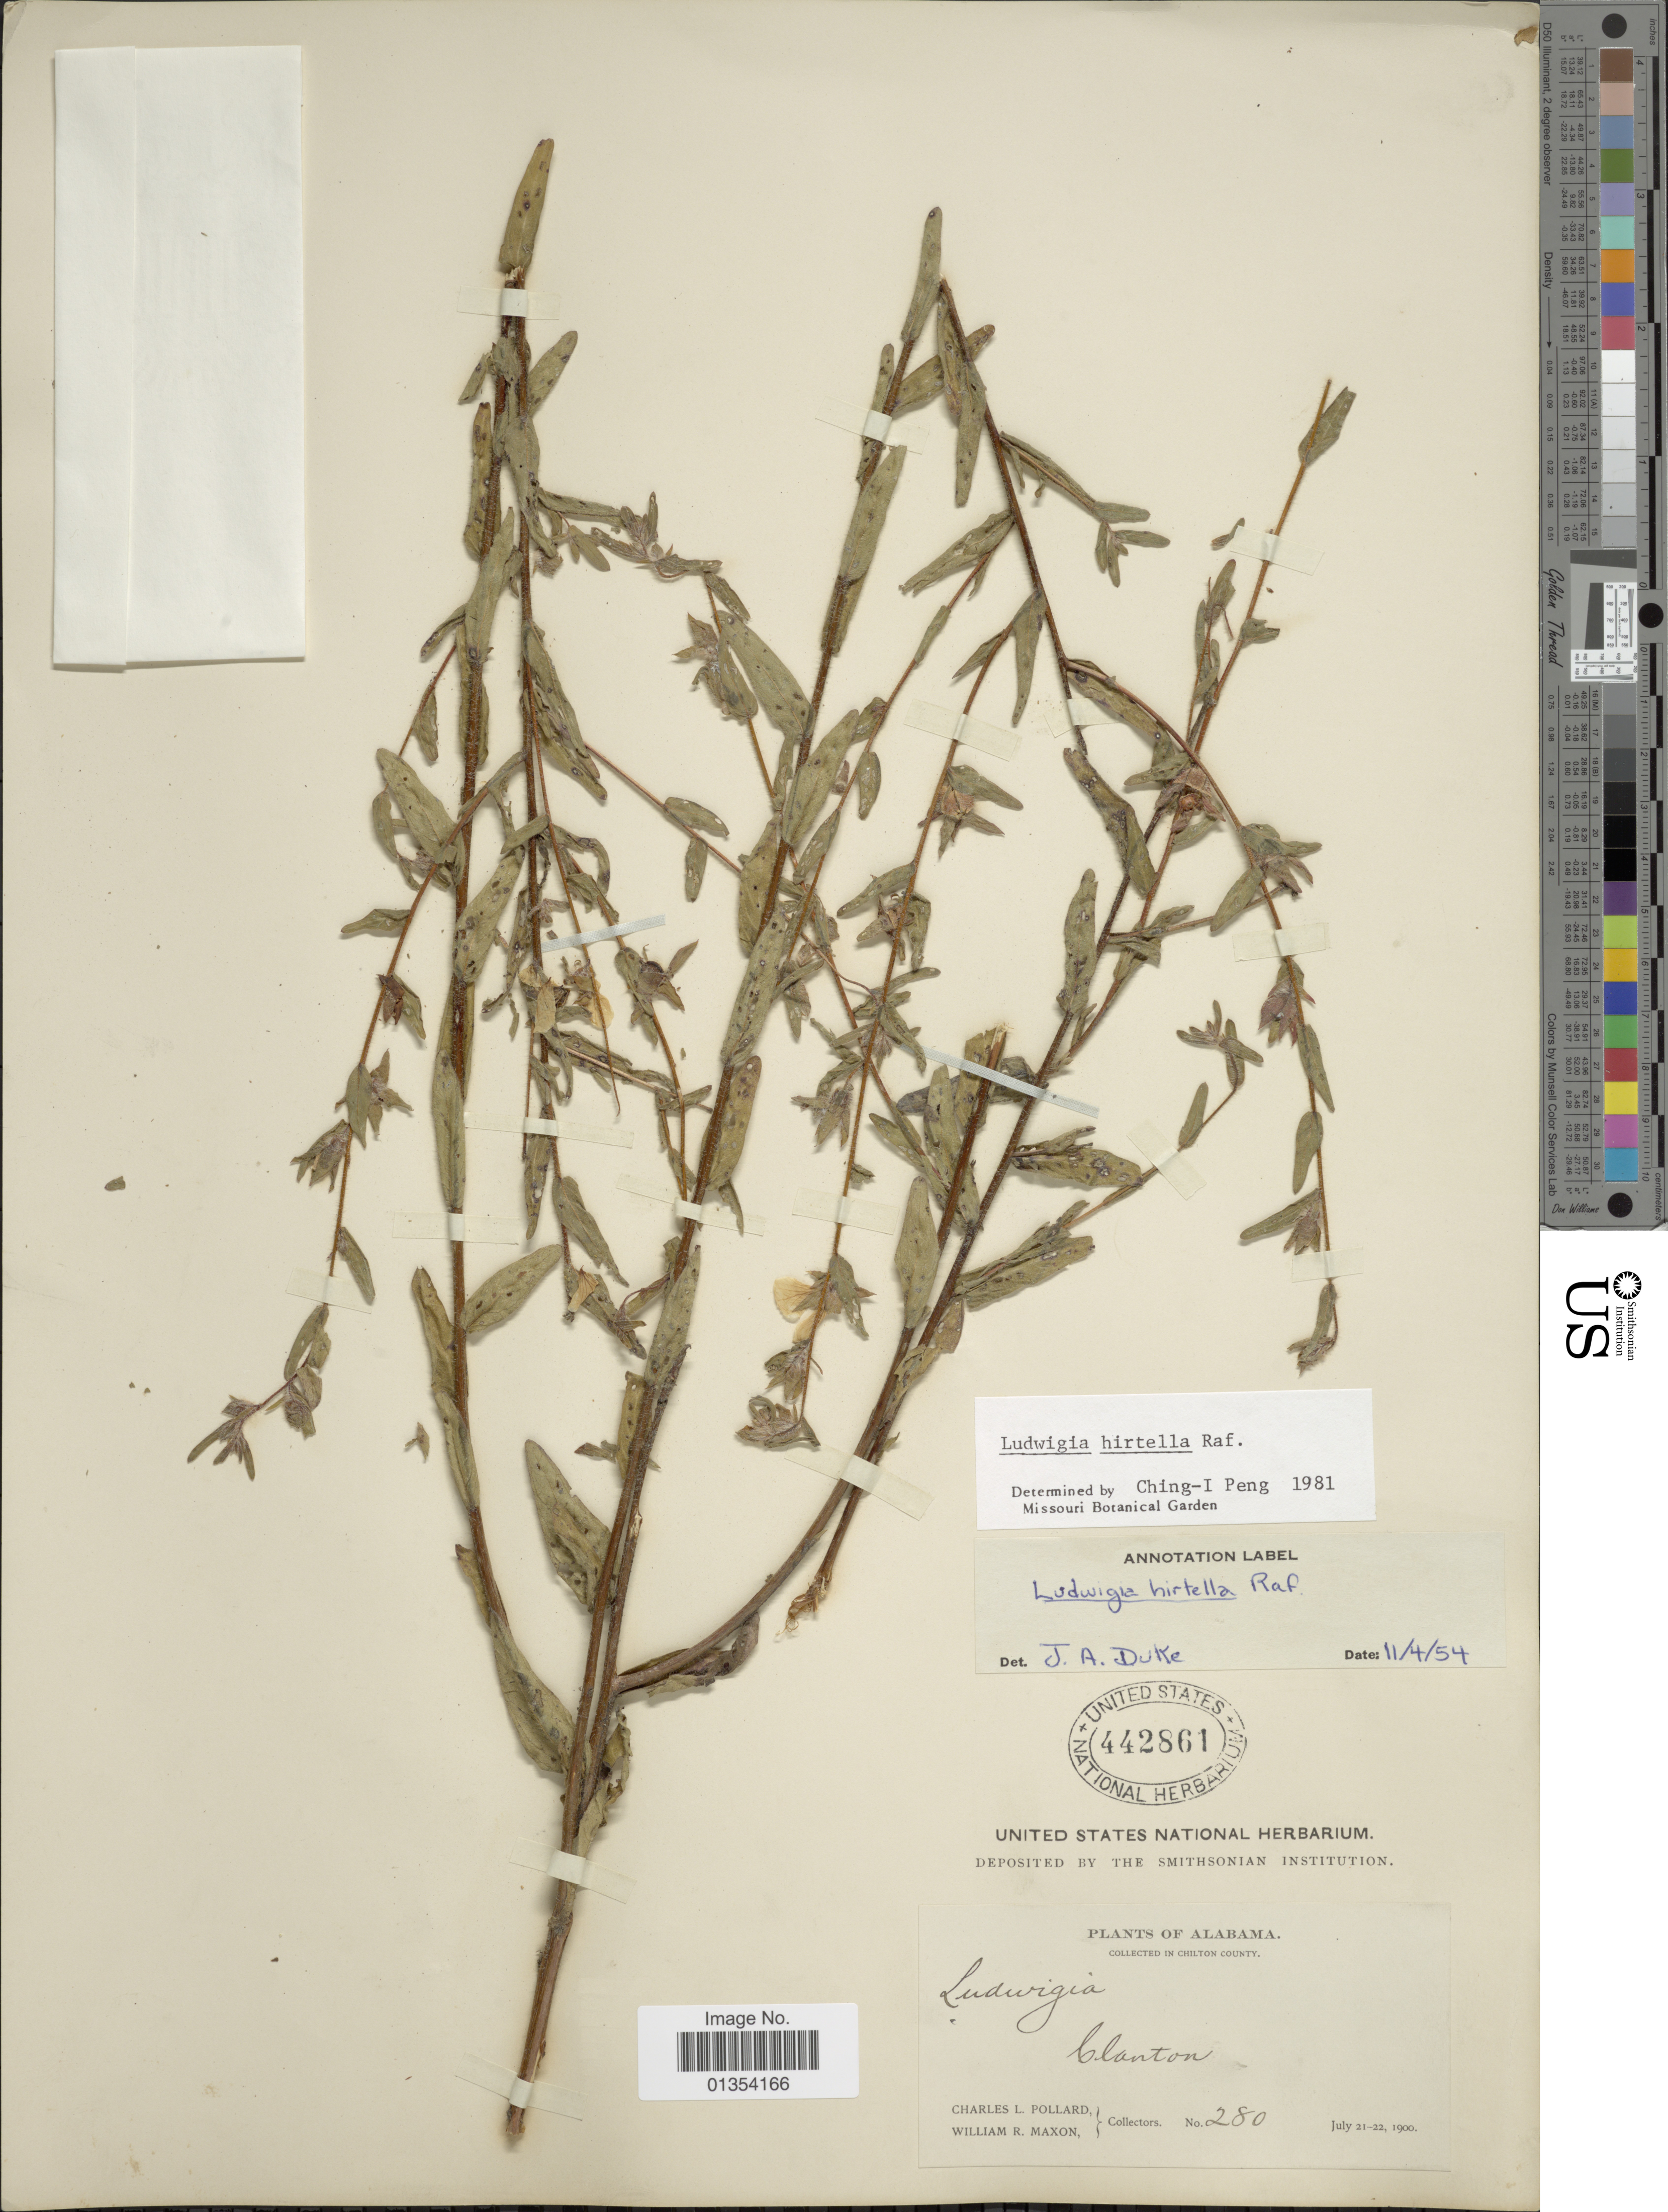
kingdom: Plantae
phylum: Tracheophyta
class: Magnoliopsida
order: Myrtales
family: Onagraceae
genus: Ludwigia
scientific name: Ludwigia hirtella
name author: Raf.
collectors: C. L. Pollard & W. R. Maxon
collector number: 280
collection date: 1900-07-21/1900-07-22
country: United States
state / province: Alabama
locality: Chilton County, Clanton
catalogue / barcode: US 442861